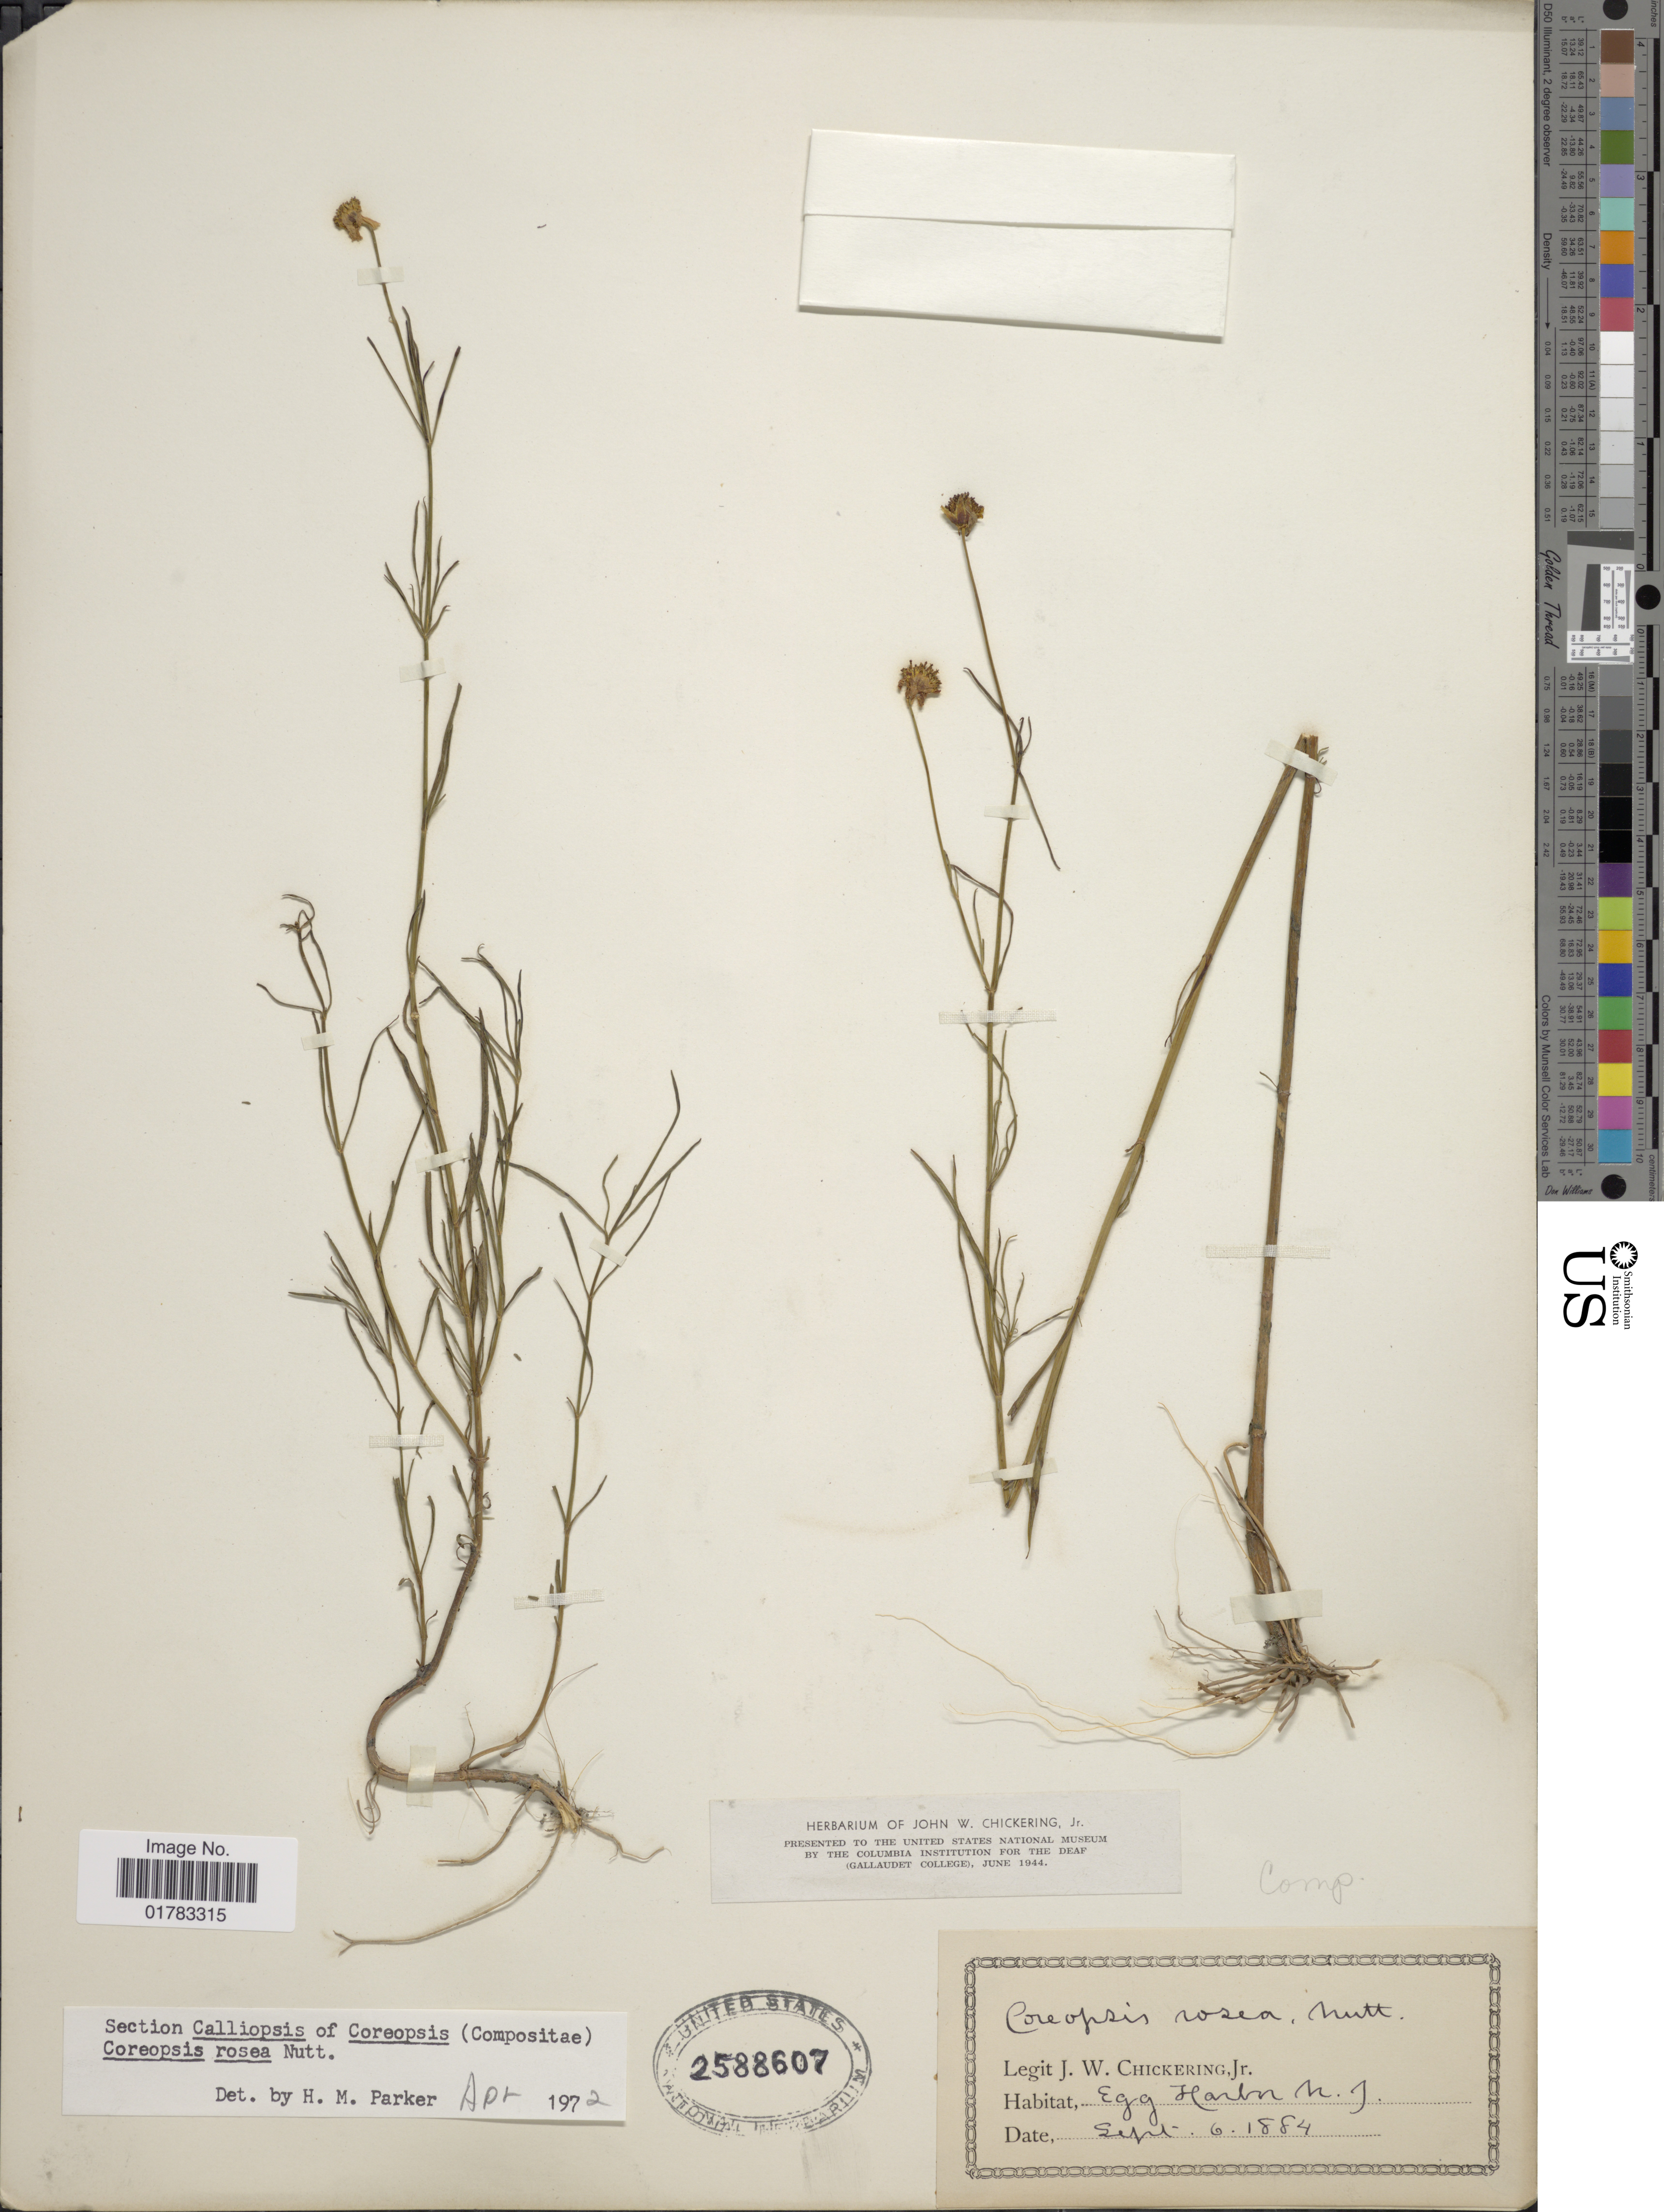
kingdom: Plantae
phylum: Tracheophyta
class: Magnoliopsida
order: Asterales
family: Asteraceae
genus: Coreopsis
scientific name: Coreopsis rosea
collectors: J. W. Chickering Jr.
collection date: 1884-09-06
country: United States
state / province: New Jersey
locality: Egg Harton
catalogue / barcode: US 2588607